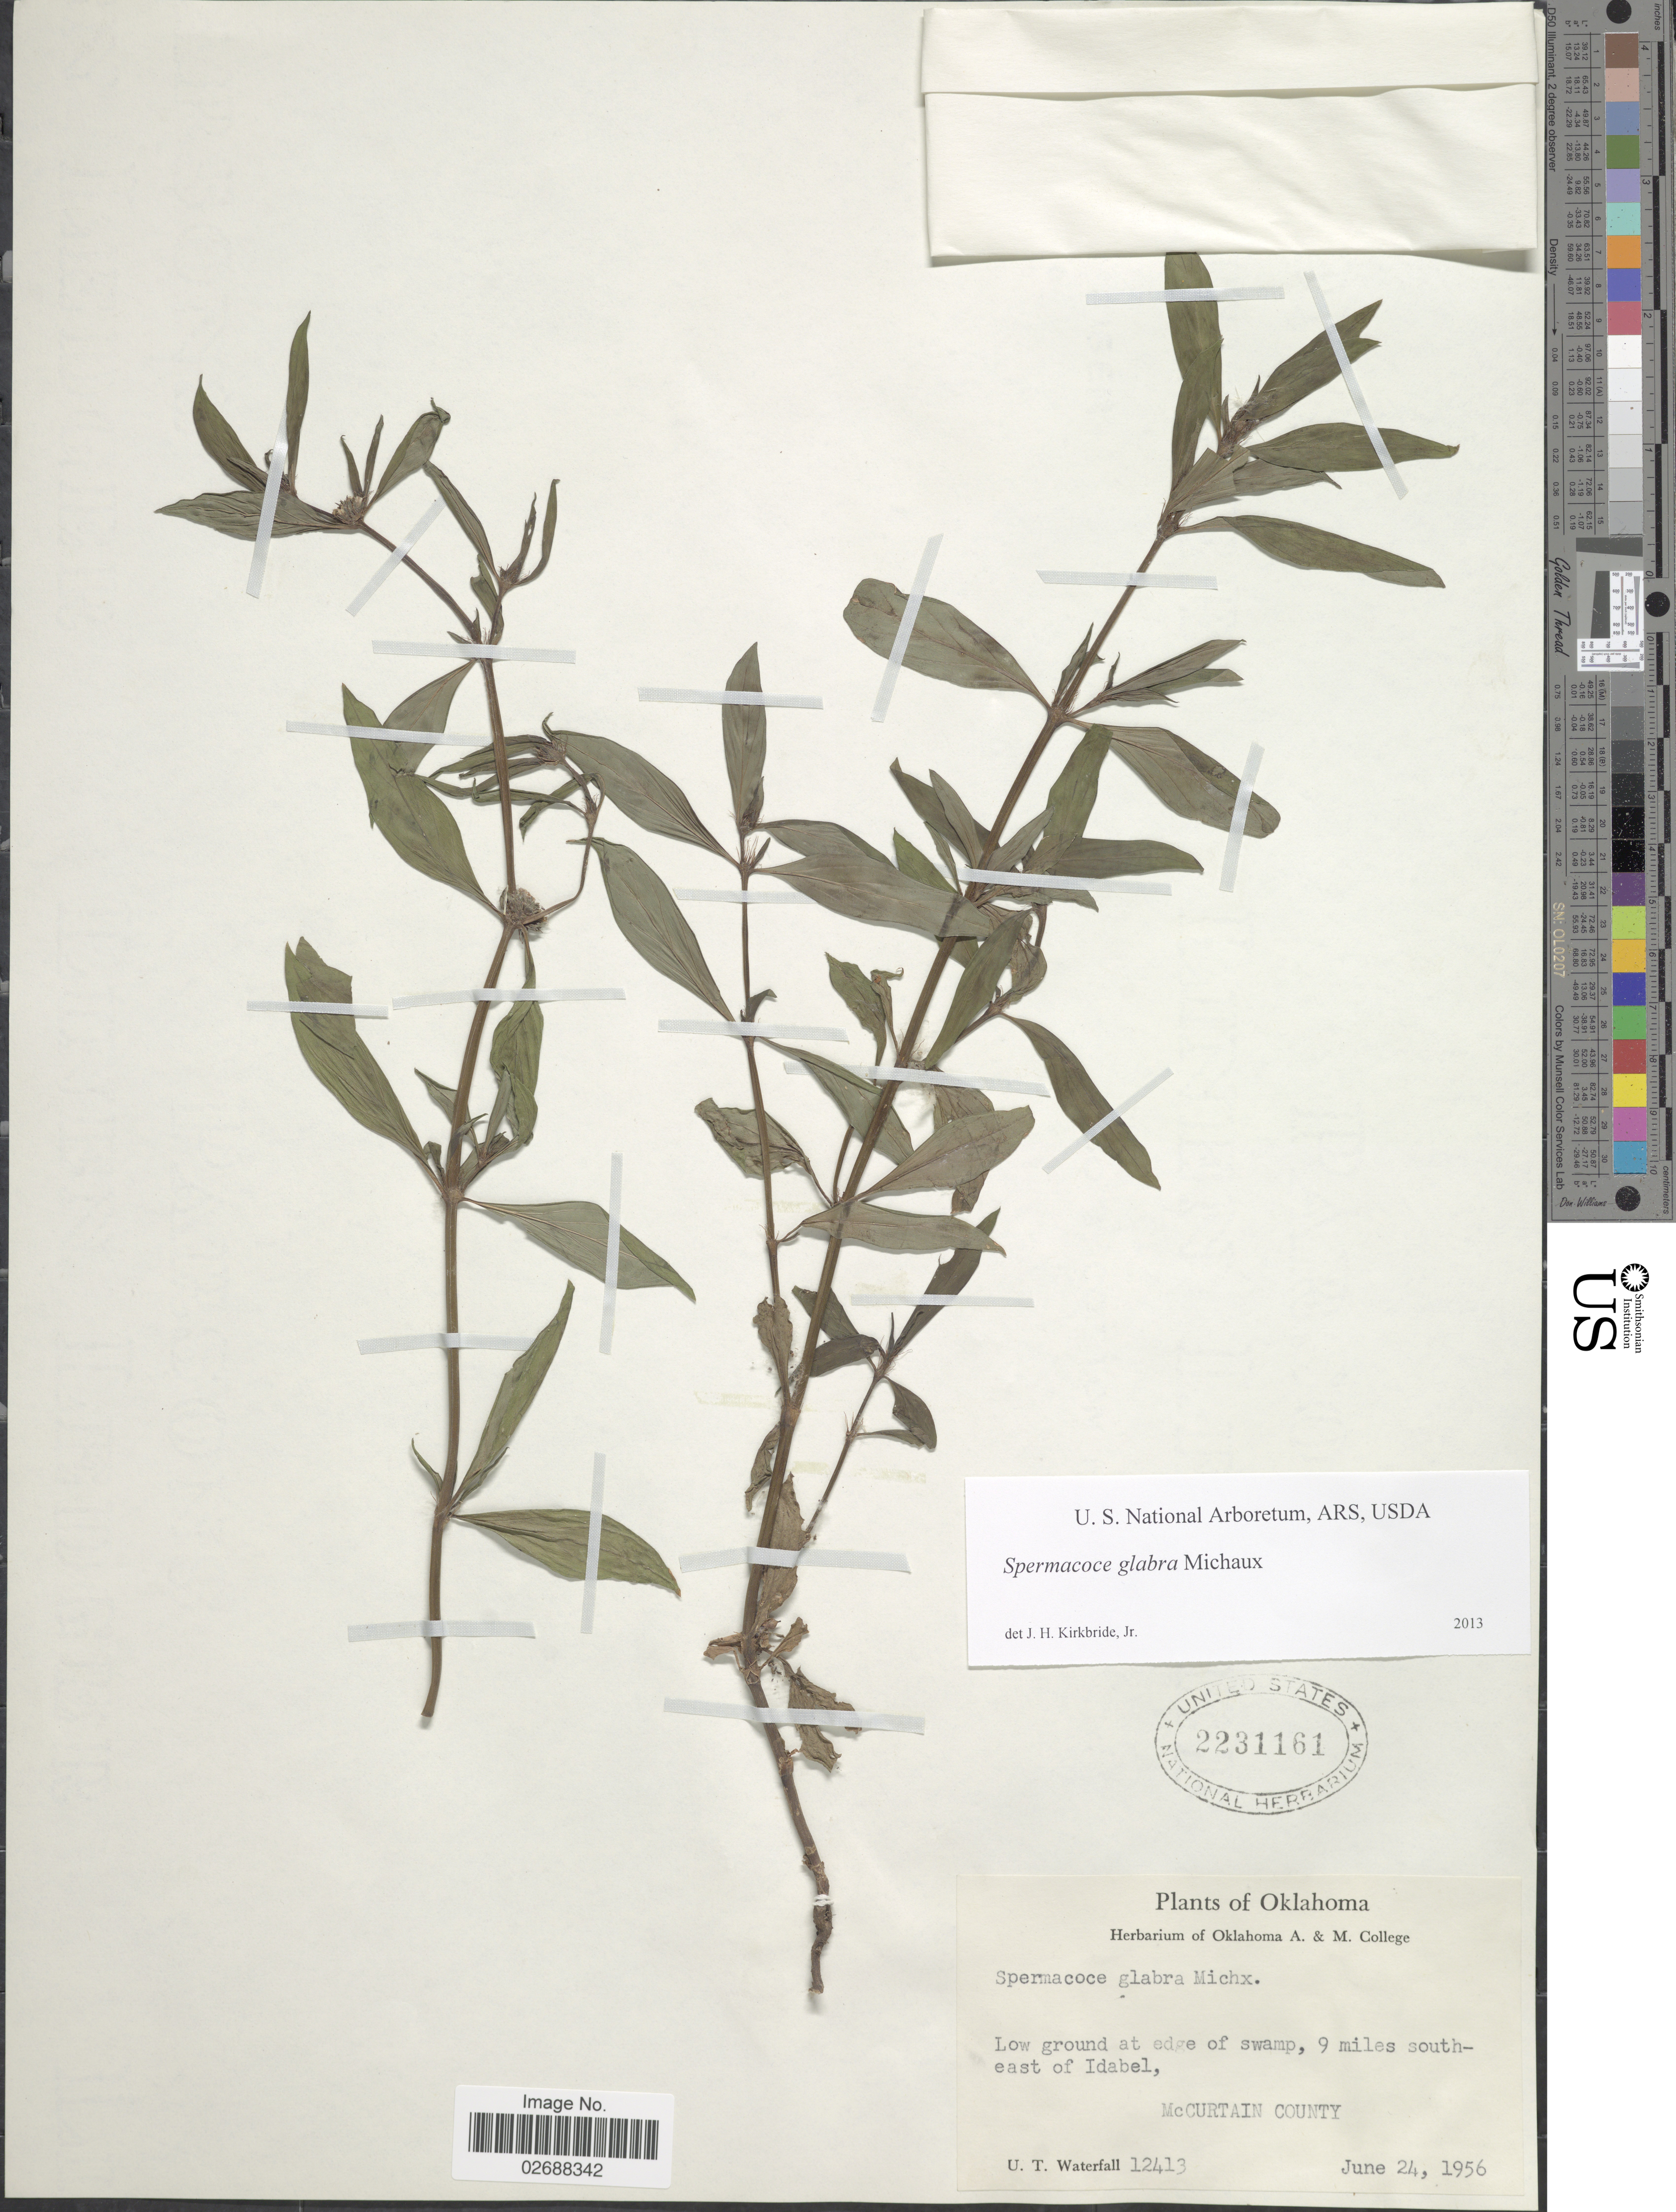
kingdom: Plantae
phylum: Tracheophyta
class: Magnoliopsida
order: Gentianales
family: Rubiaceae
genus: Spermacoce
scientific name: Spermacoce glabra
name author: Michx.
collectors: U. T. Waterfall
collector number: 12413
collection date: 1956-06-24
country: United States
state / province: Oklahoma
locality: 9 miles southeast of Idabel, McCurtain County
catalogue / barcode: US 2231161